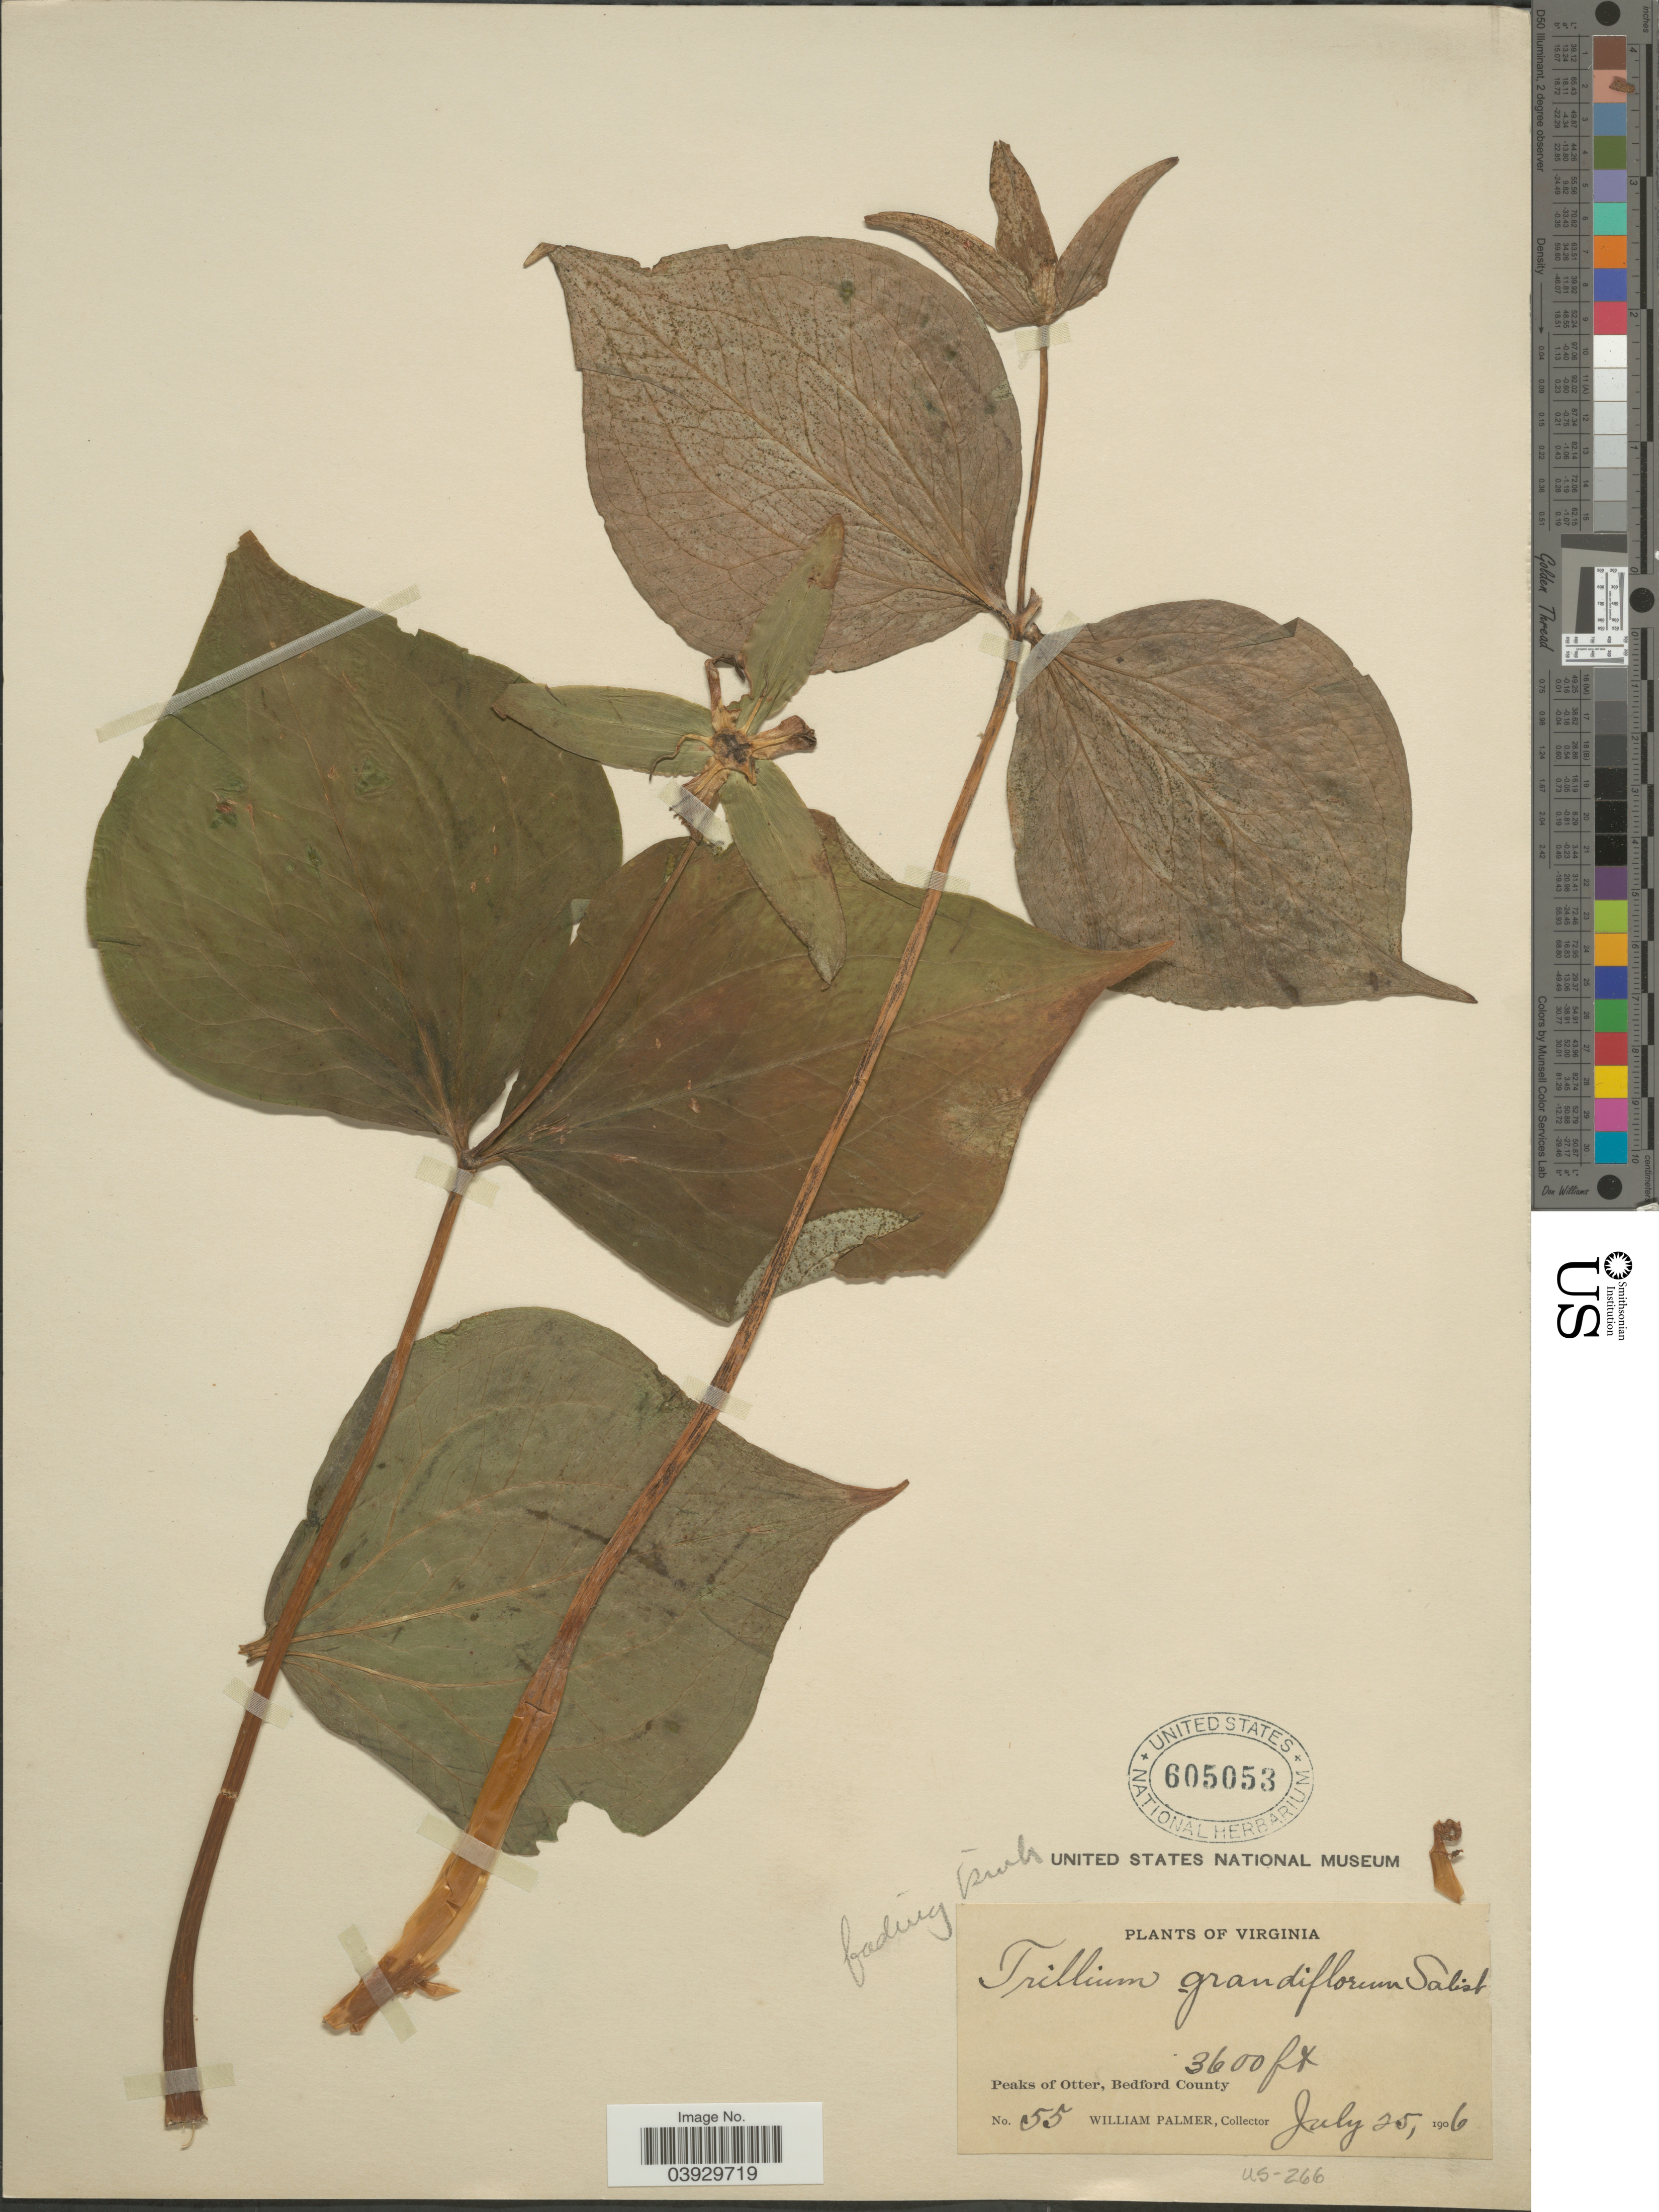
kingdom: Plantae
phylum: Tracheophyta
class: Liliopsida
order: Liliales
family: Melanthiaceae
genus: Trillium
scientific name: Trillium grandiflorum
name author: (Michx.) Salisb.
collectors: W. Palmer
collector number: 55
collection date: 1906-07-25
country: United States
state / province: Virginia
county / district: Bedford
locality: Peaks of Otter, Bedford County.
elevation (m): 1097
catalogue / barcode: US 605053